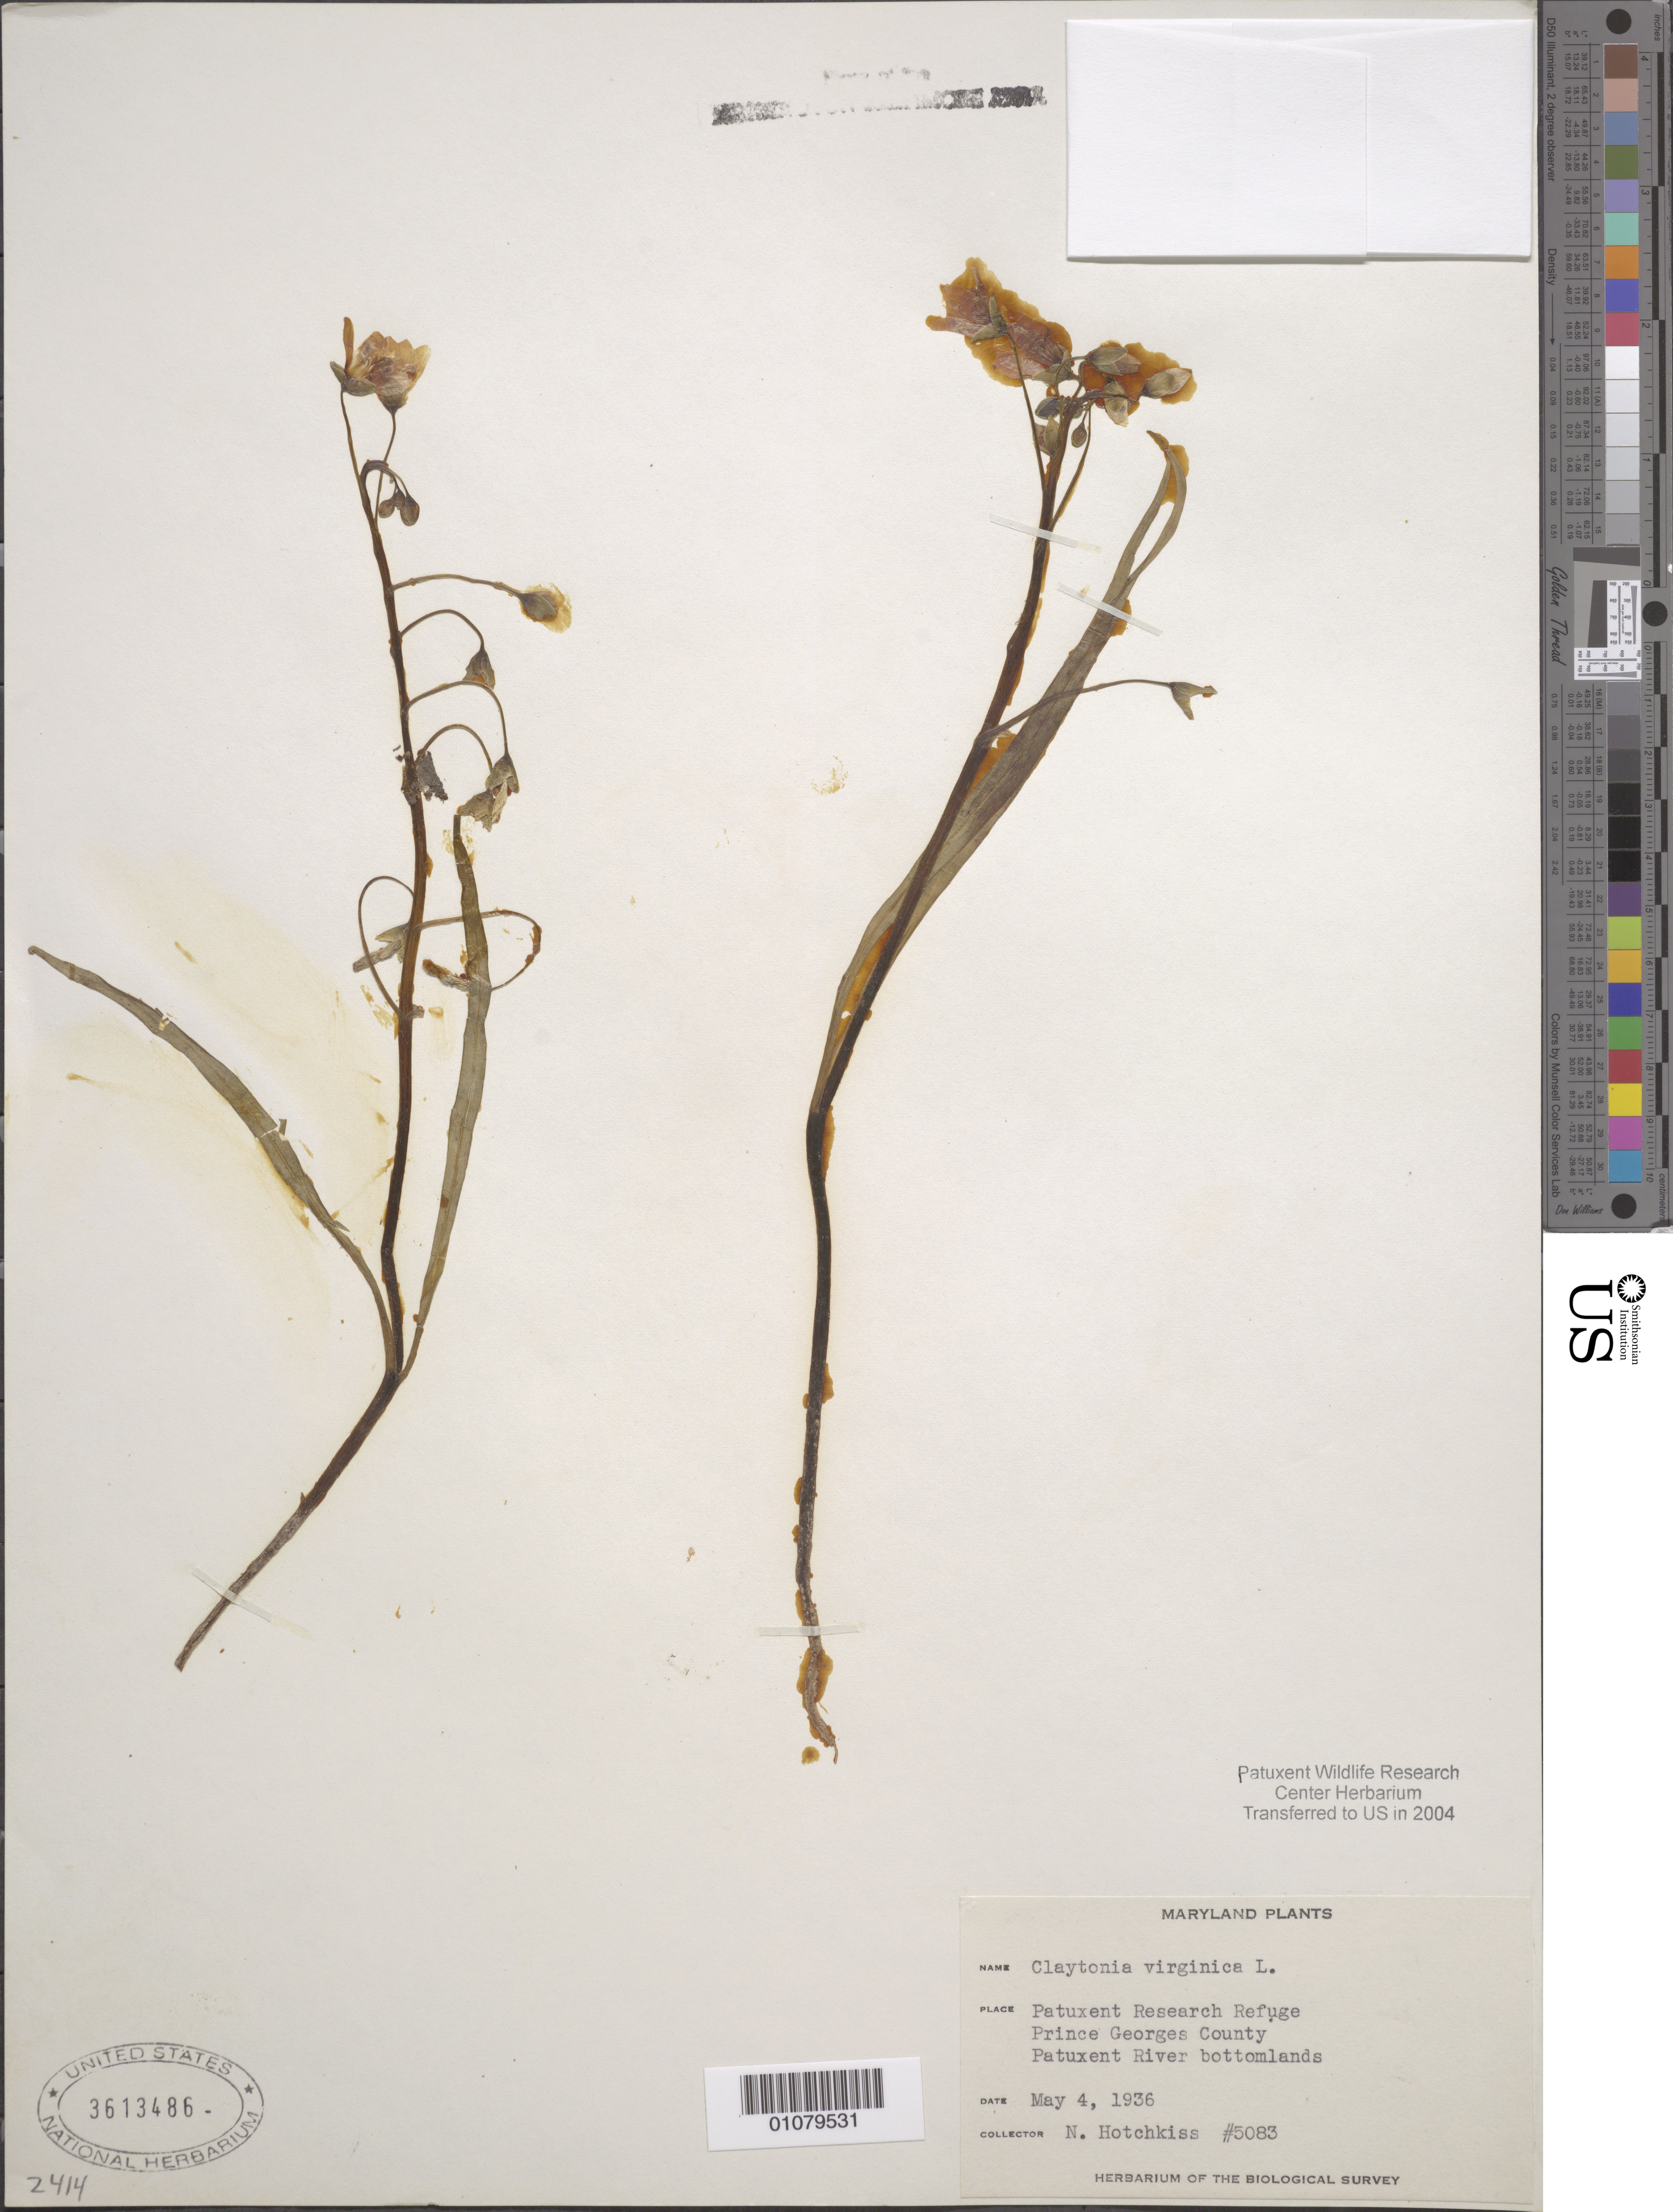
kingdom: Plantae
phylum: Tracheophyta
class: Magnoliopsida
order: Caryophyllales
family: Montiaceae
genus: Claytonia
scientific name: Claytonia virginica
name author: L.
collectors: N. Hotchkiss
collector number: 5083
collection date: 1936-05-04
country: United States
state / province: Maryland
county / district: Prince George's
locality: Patuxent Wildlife Refuge.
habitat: Patuxent River bottomlands.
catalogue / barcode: US 3613486